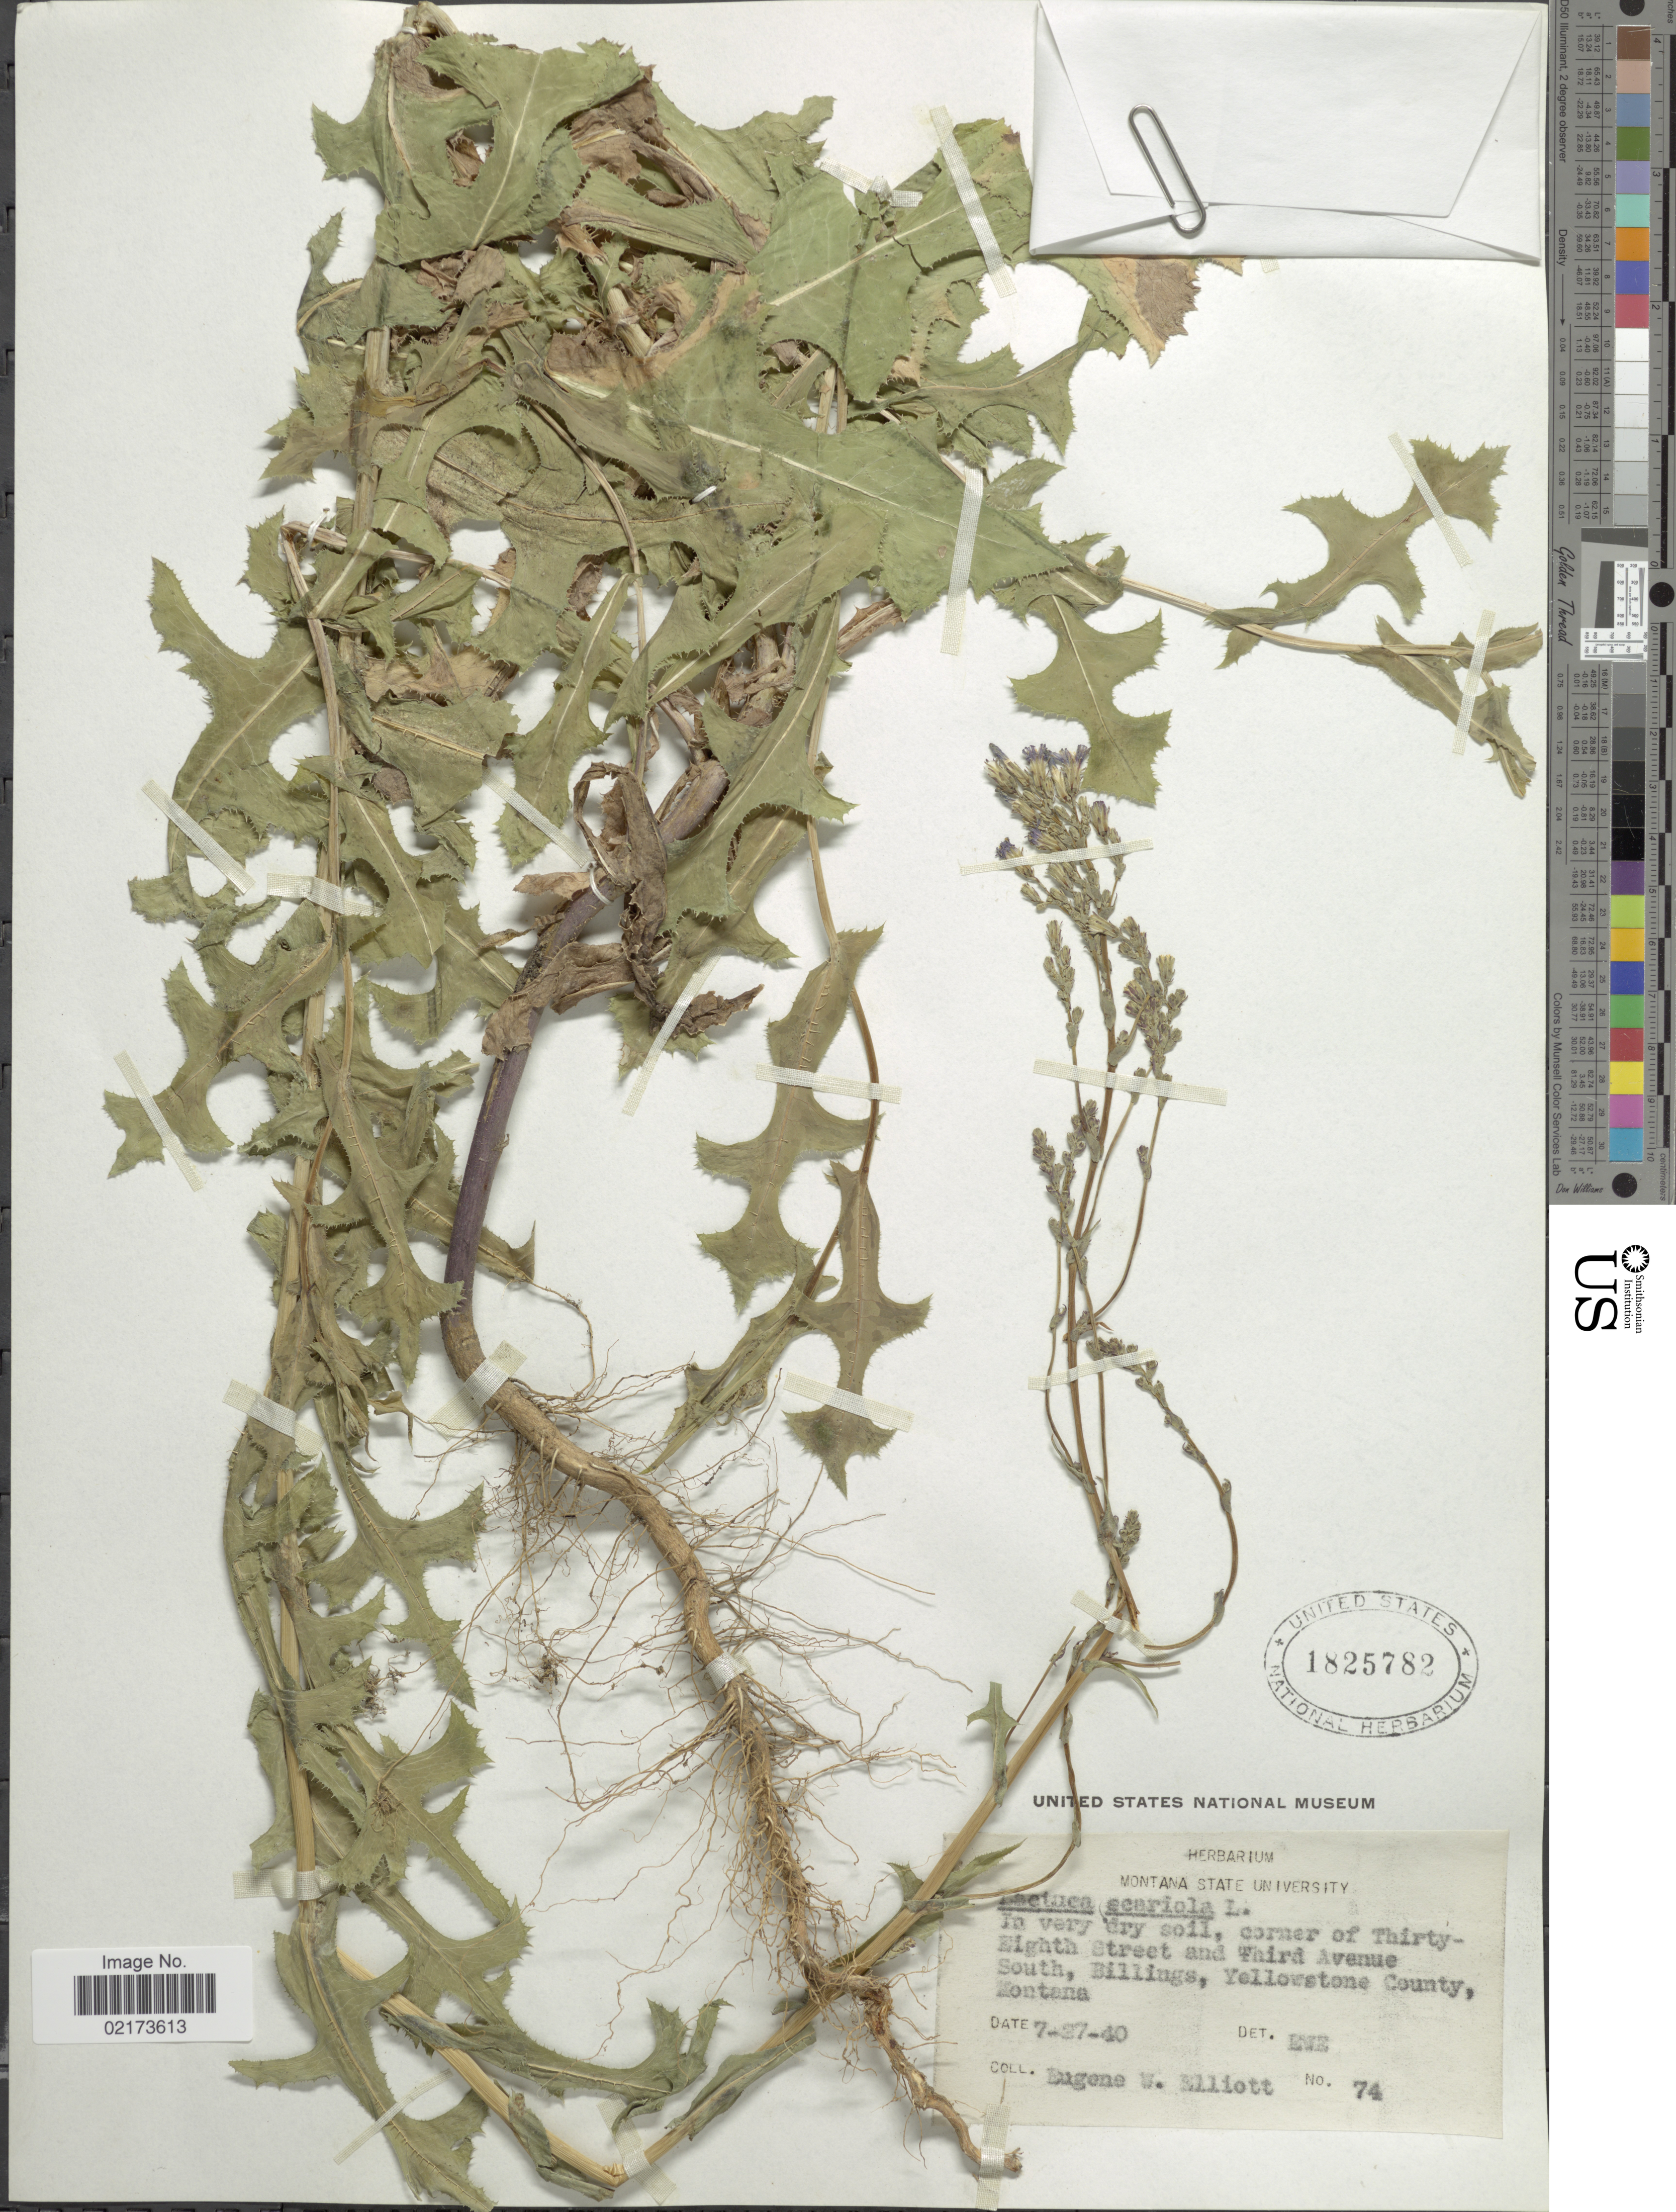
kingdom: Plantae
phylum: Tracheophyta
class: Magnoliopsida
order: Asterales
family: Asteraceae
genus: Lactuca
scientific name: Lactuca serriola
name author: L.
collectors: E. Elliott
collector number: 74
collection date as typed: Transcribed d/m/y: 27/7/40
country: United States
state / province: Montana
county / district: Yellowstone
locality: Corner of Thirty-Eight Street and Third Avenue South, Billings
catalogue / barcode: US 1825782